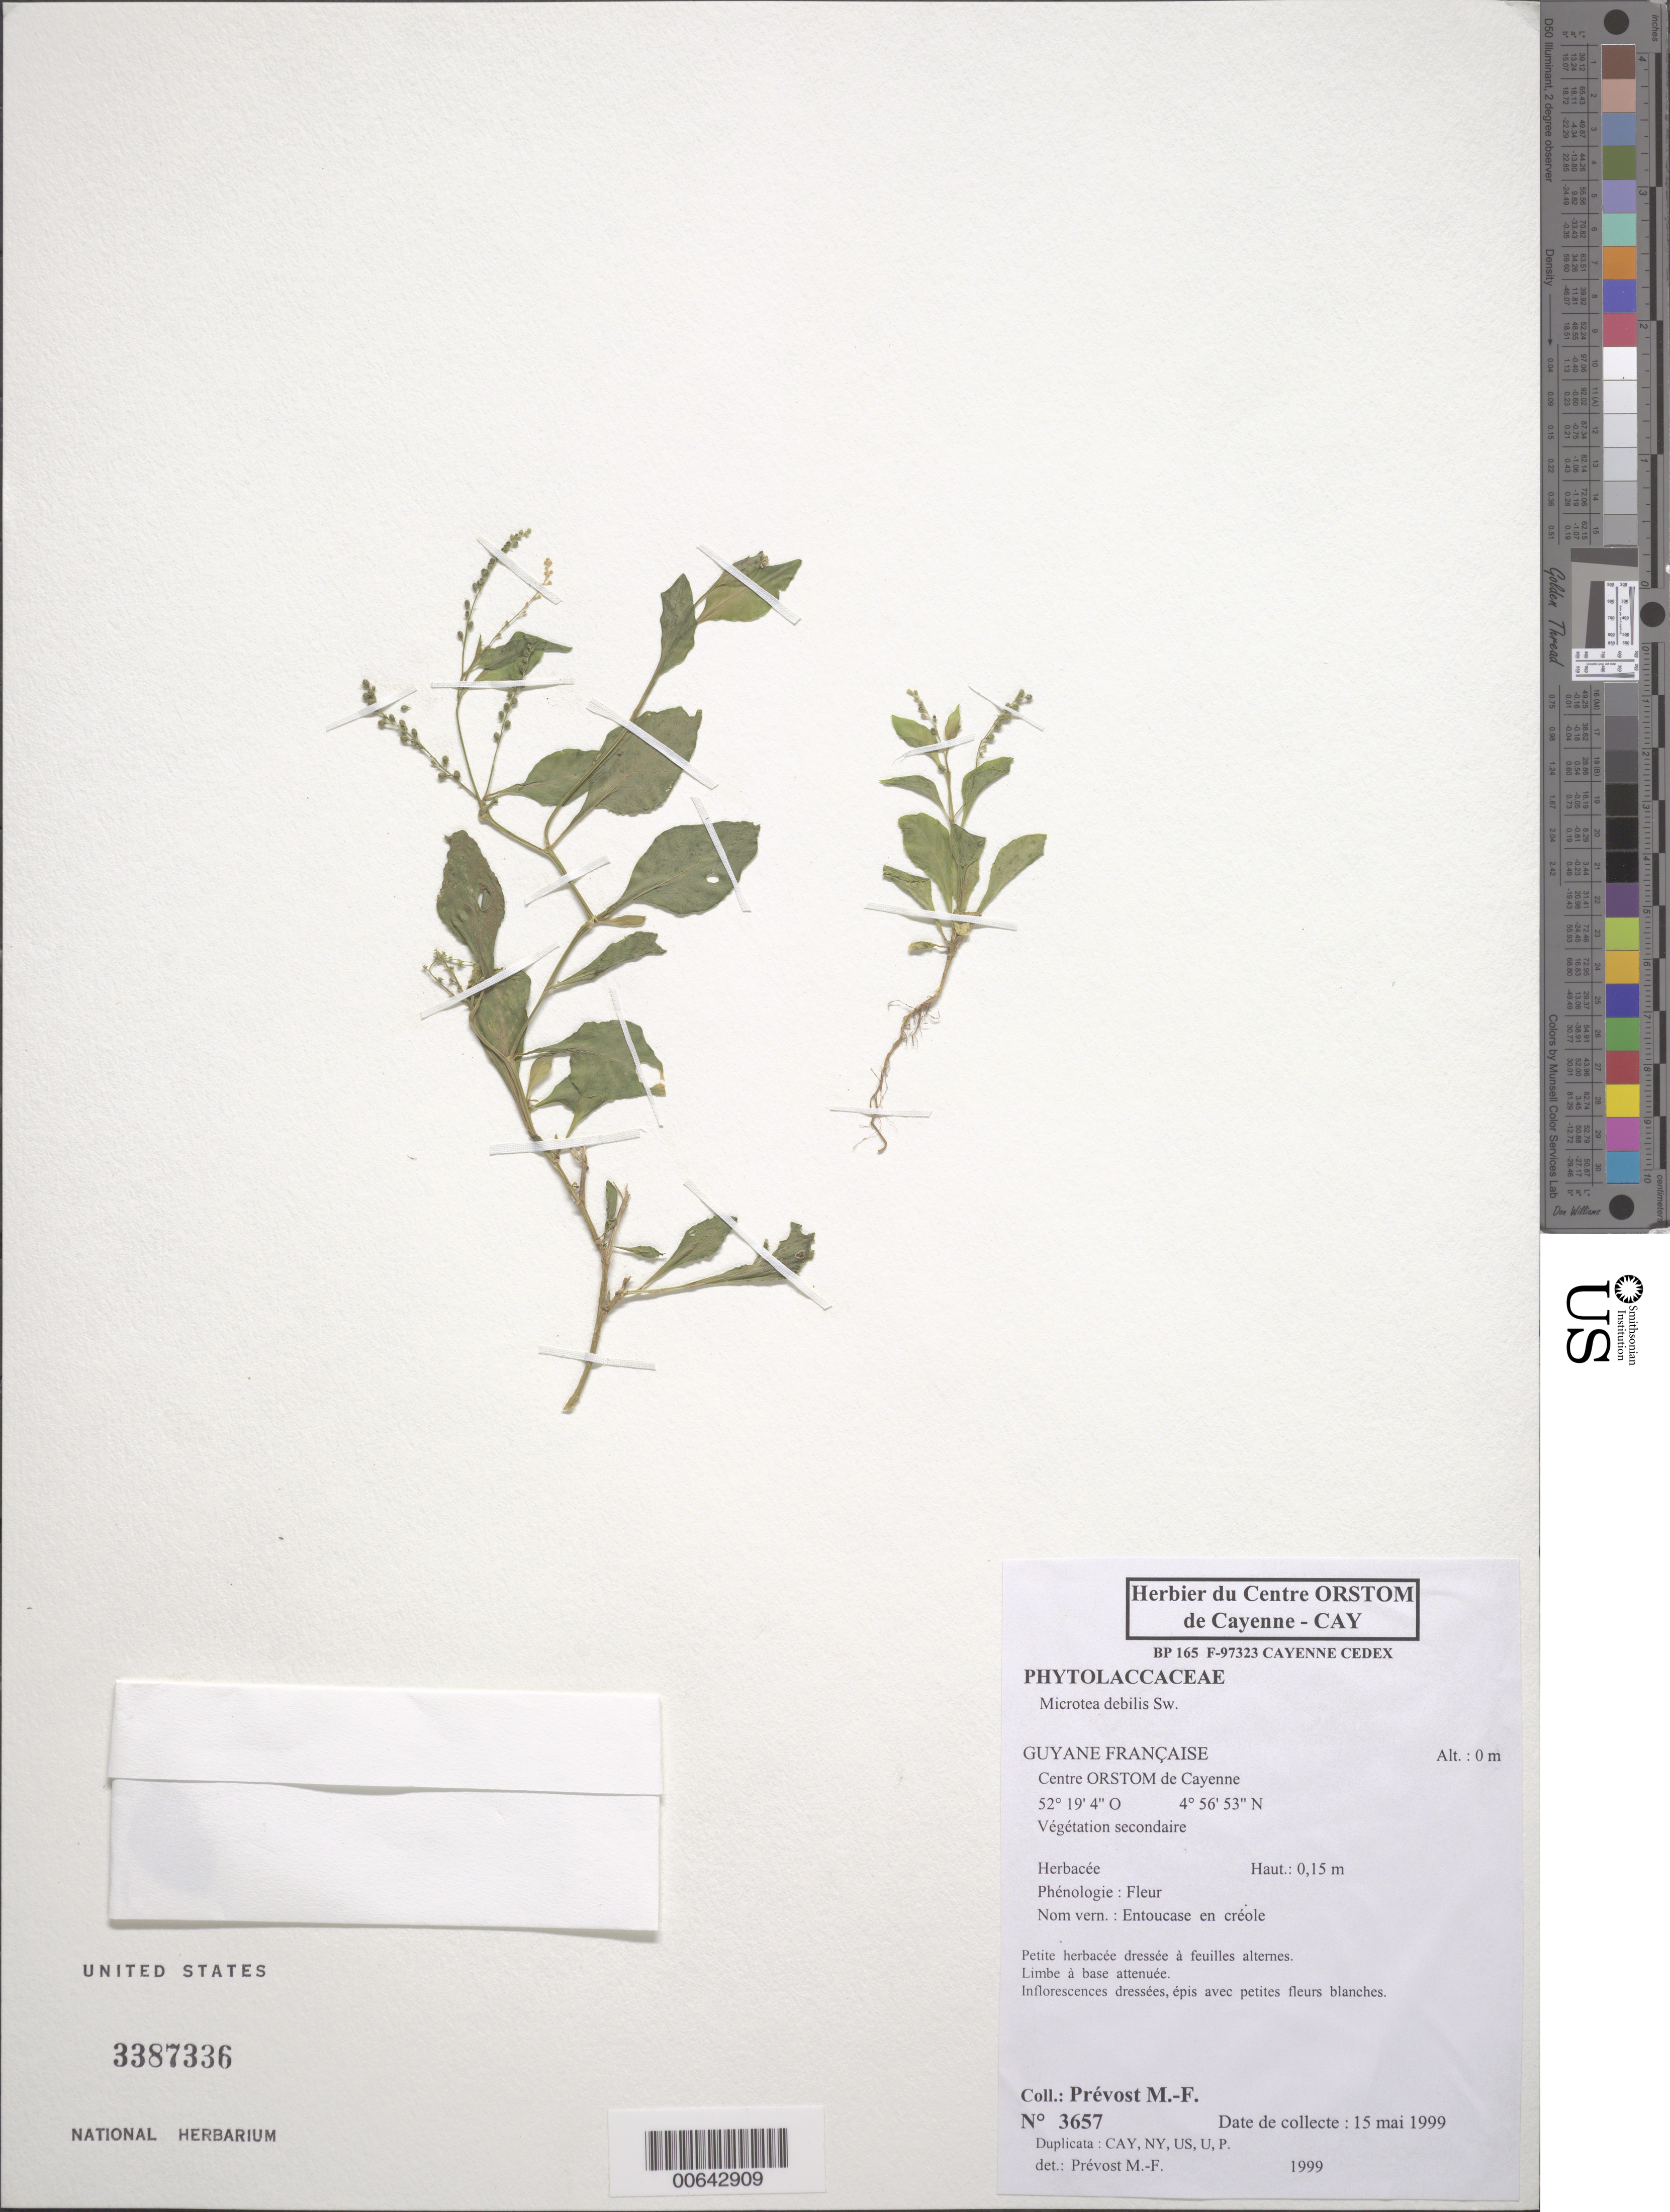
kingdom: Plantae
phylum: Tracheophyta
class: Magnoliopsida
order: Caryophyllales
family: Microteaceae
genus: Microtea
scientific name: Microtea debilis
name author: Sw.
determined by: Prévost, M.-F.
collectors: M.-F. Prévost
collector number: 3657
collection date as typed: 15-May-99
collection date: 1999-05-15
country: French Guiana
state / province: Cayenne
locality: Centre ORSTOM de Cayenne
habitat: Secondary vegetation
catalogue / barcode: US 3387336